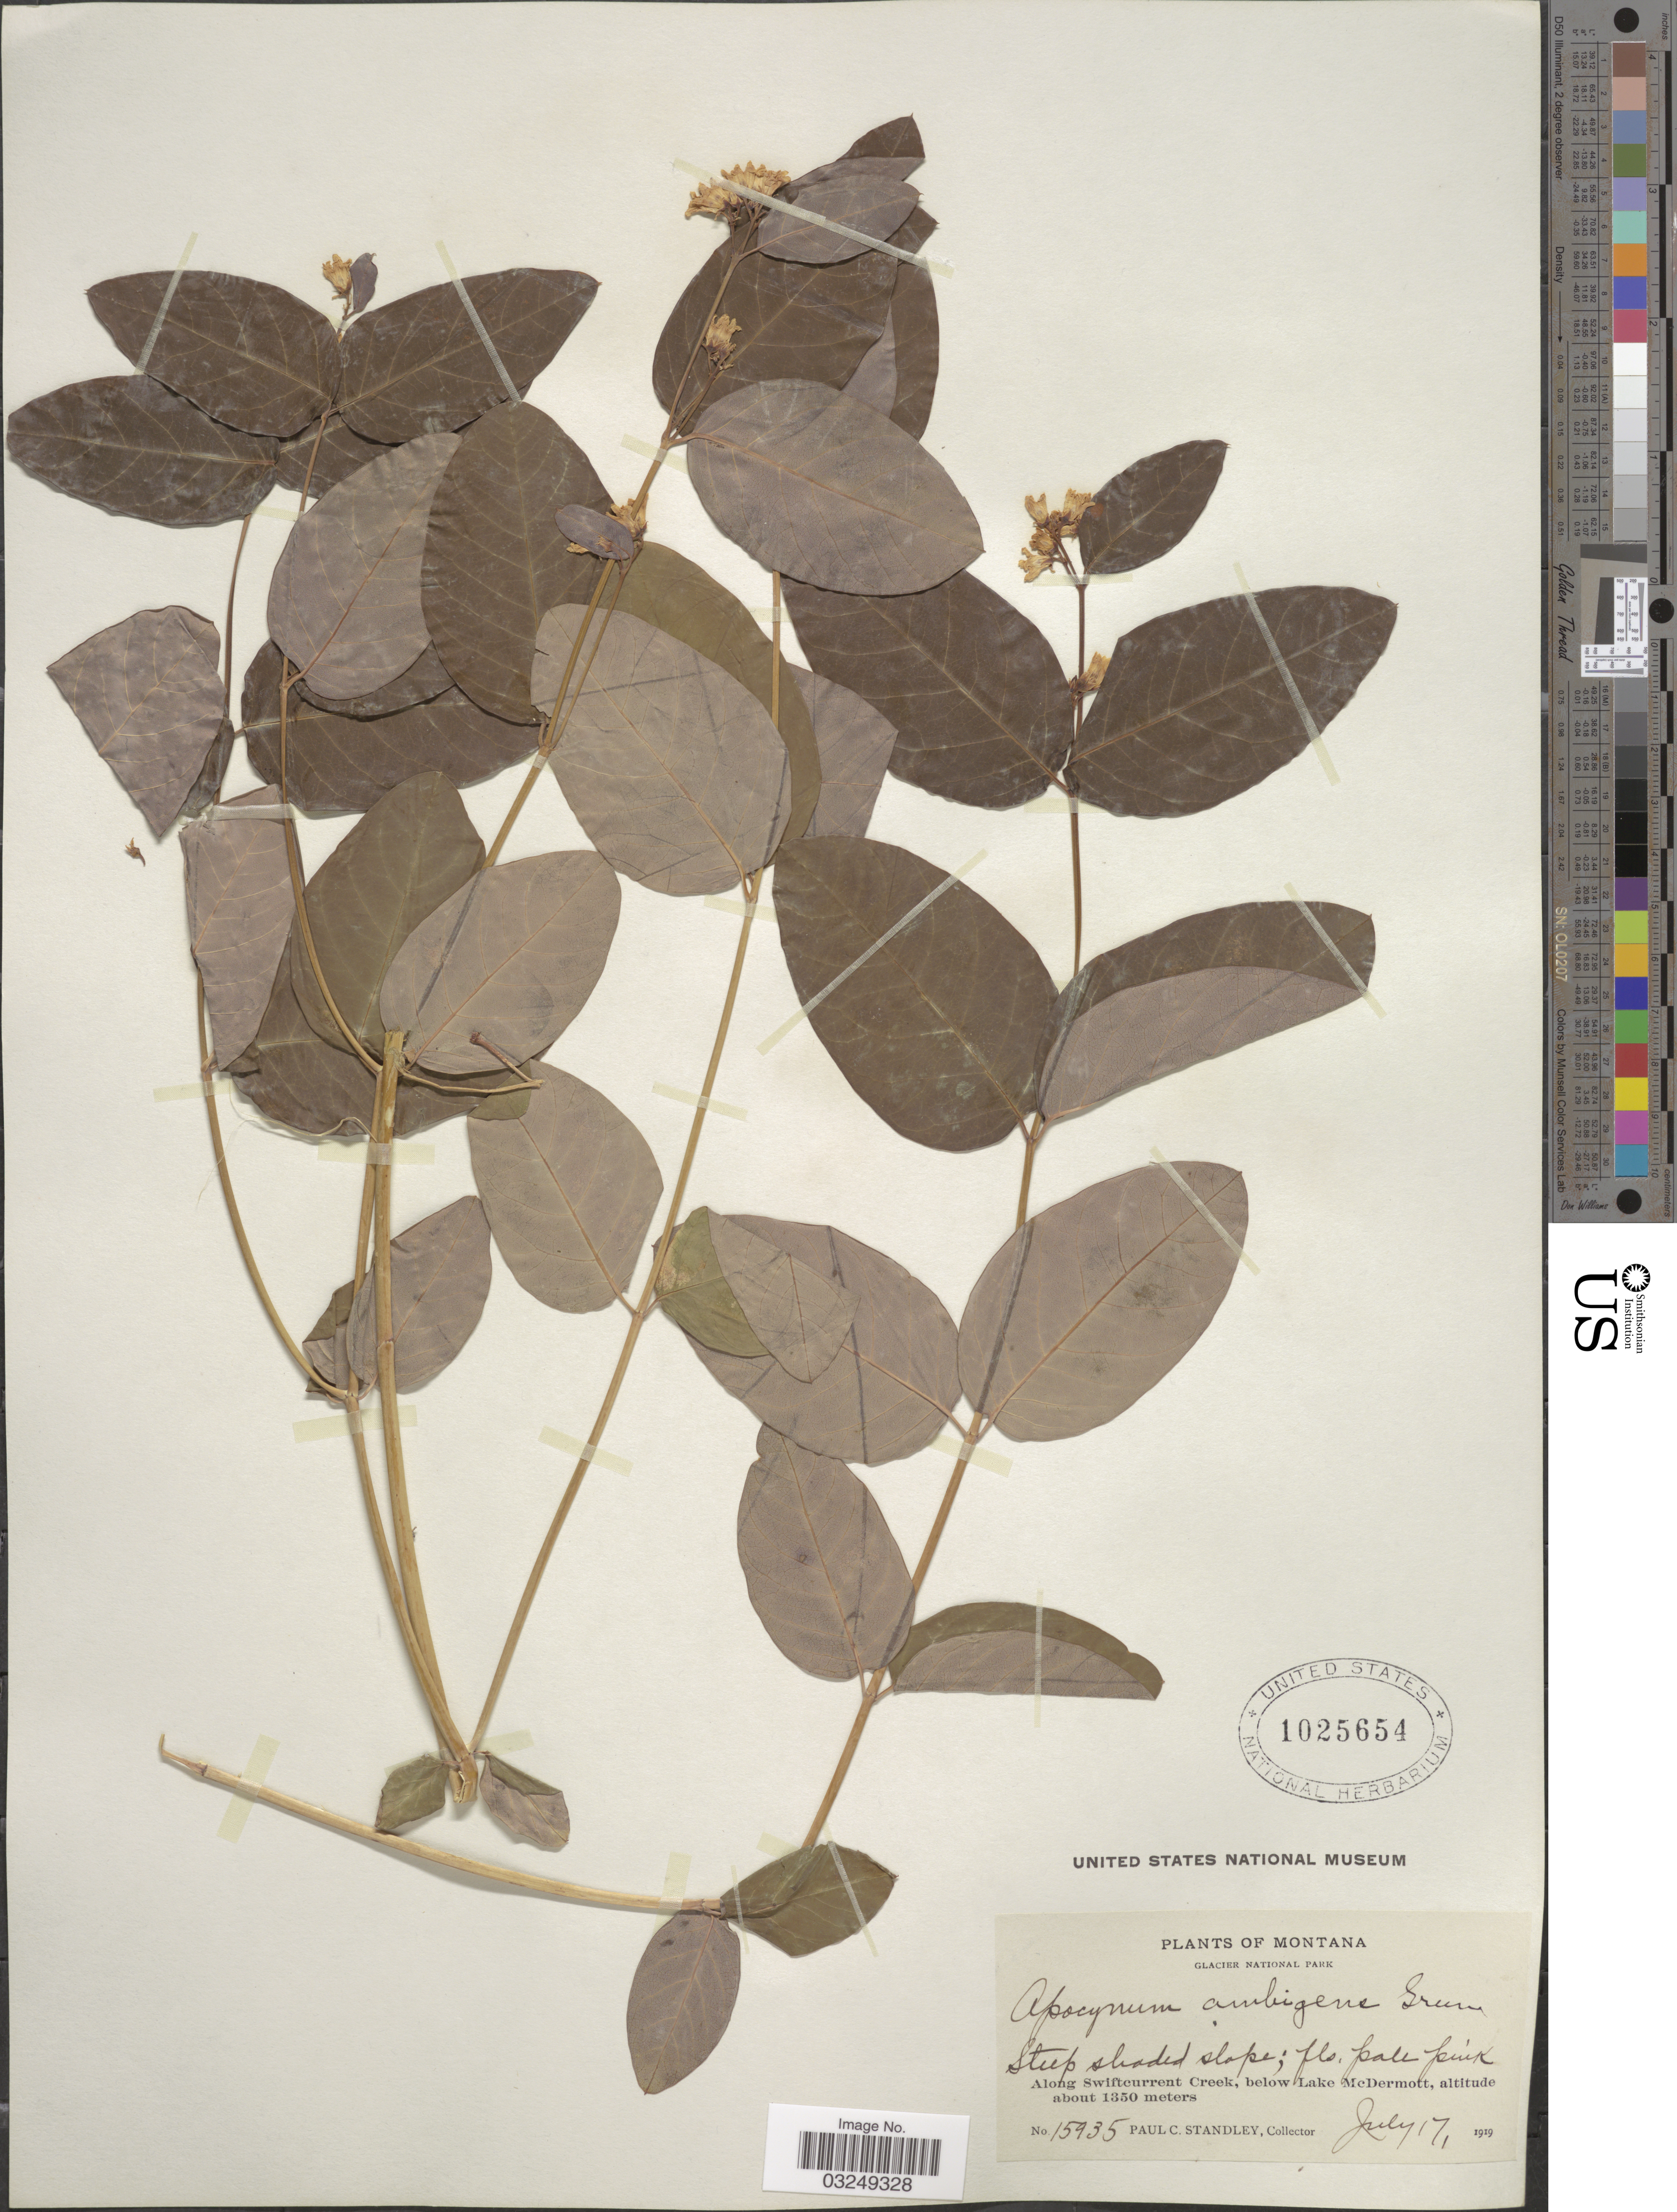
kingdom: Plantae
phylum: Tracheophyta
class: Magnoliopsida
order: Gentianales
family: Apocynaceae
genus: Apocynum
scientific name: Apocynum ambigens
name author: S.W. Greene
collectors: P. C. Standley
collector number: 15935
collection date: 1919-07-17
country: United States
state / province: Montana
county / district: Glacier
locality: Glacier National Park. Along Swiftcurrent Creek, below Lake McDermott.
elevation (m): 1350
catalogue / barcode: US 1025654